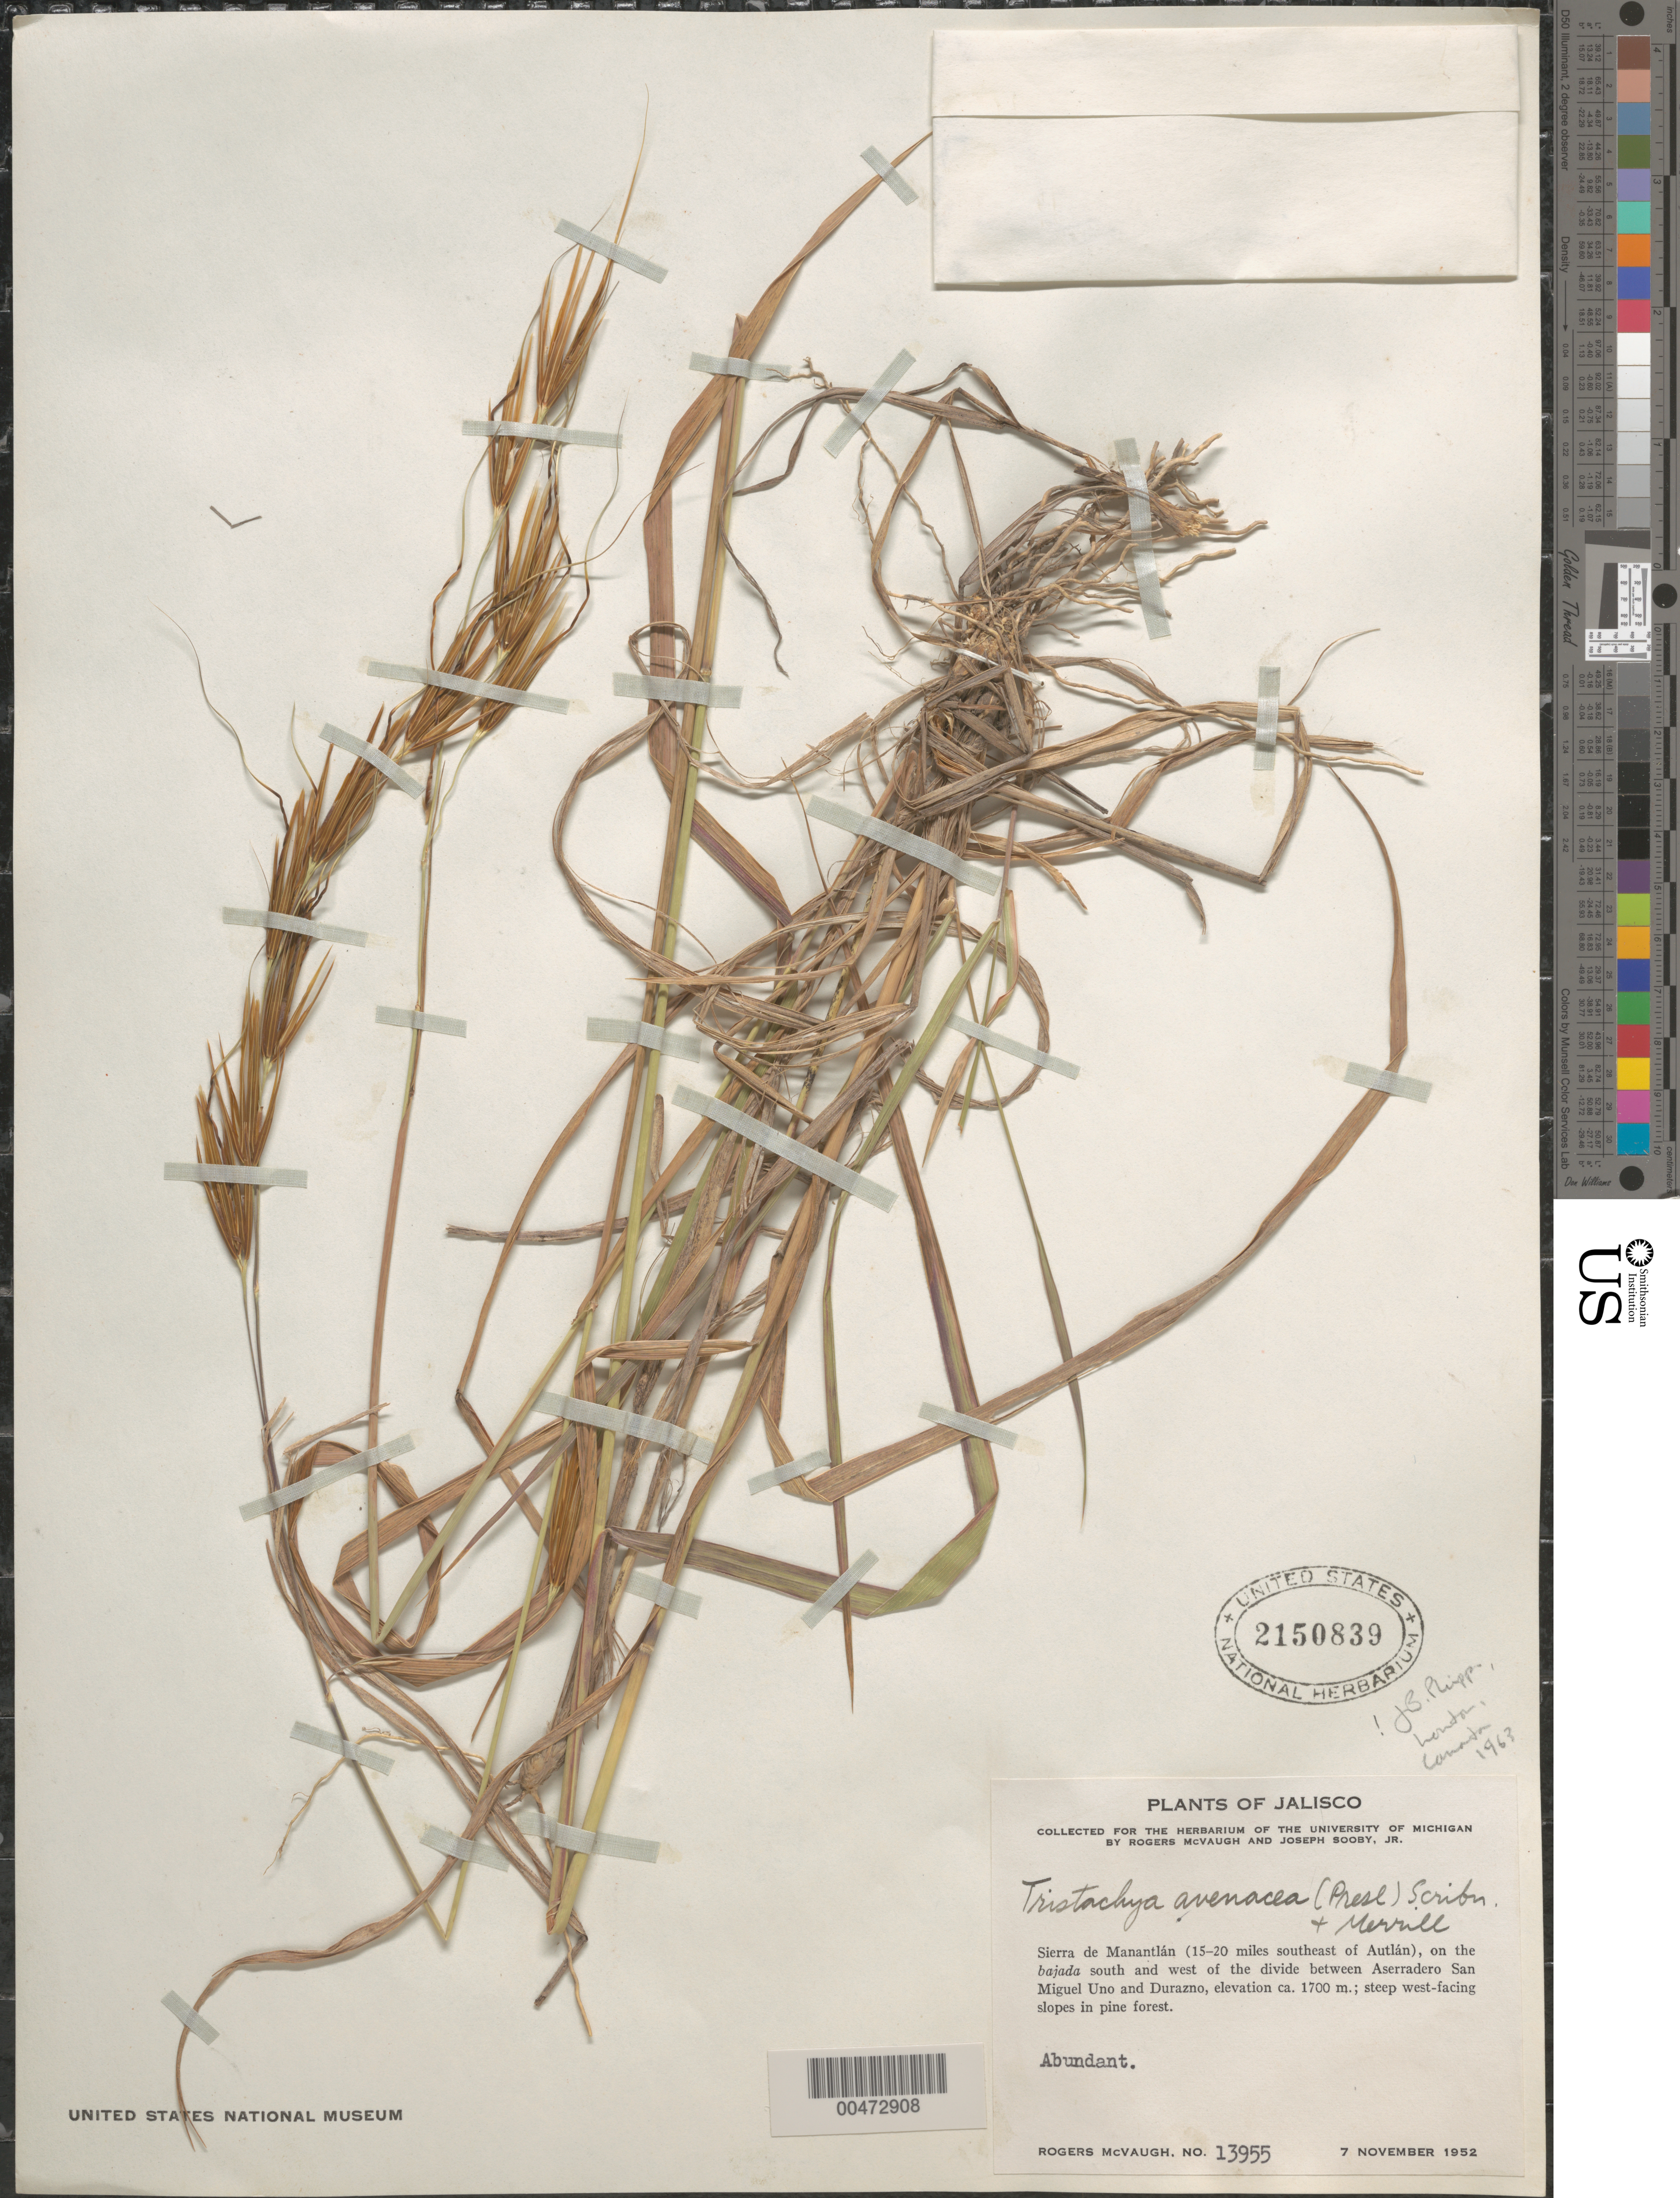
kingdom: Plantae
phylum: Tracheophyta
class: Liliopsida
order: Poales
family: Poaceae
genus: Tristachya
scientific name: Tristachya avenacea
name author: Scribn. & Merr.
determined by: Phipps, James B., (UWO), University of Western Ontario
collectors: R. McVaugh & J. Sooby Jr.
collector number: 13955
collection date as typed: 7 Nov 1952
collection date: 1952-11-07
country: Mexico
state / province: Jalisco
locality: Sierra de Manantl n (15-20 mi SE of Autl n) on the bajada SW of the divide between Aserradero San Miguel Uno & Durazno, W-fac...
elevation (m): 1700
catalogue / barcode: US 2150839